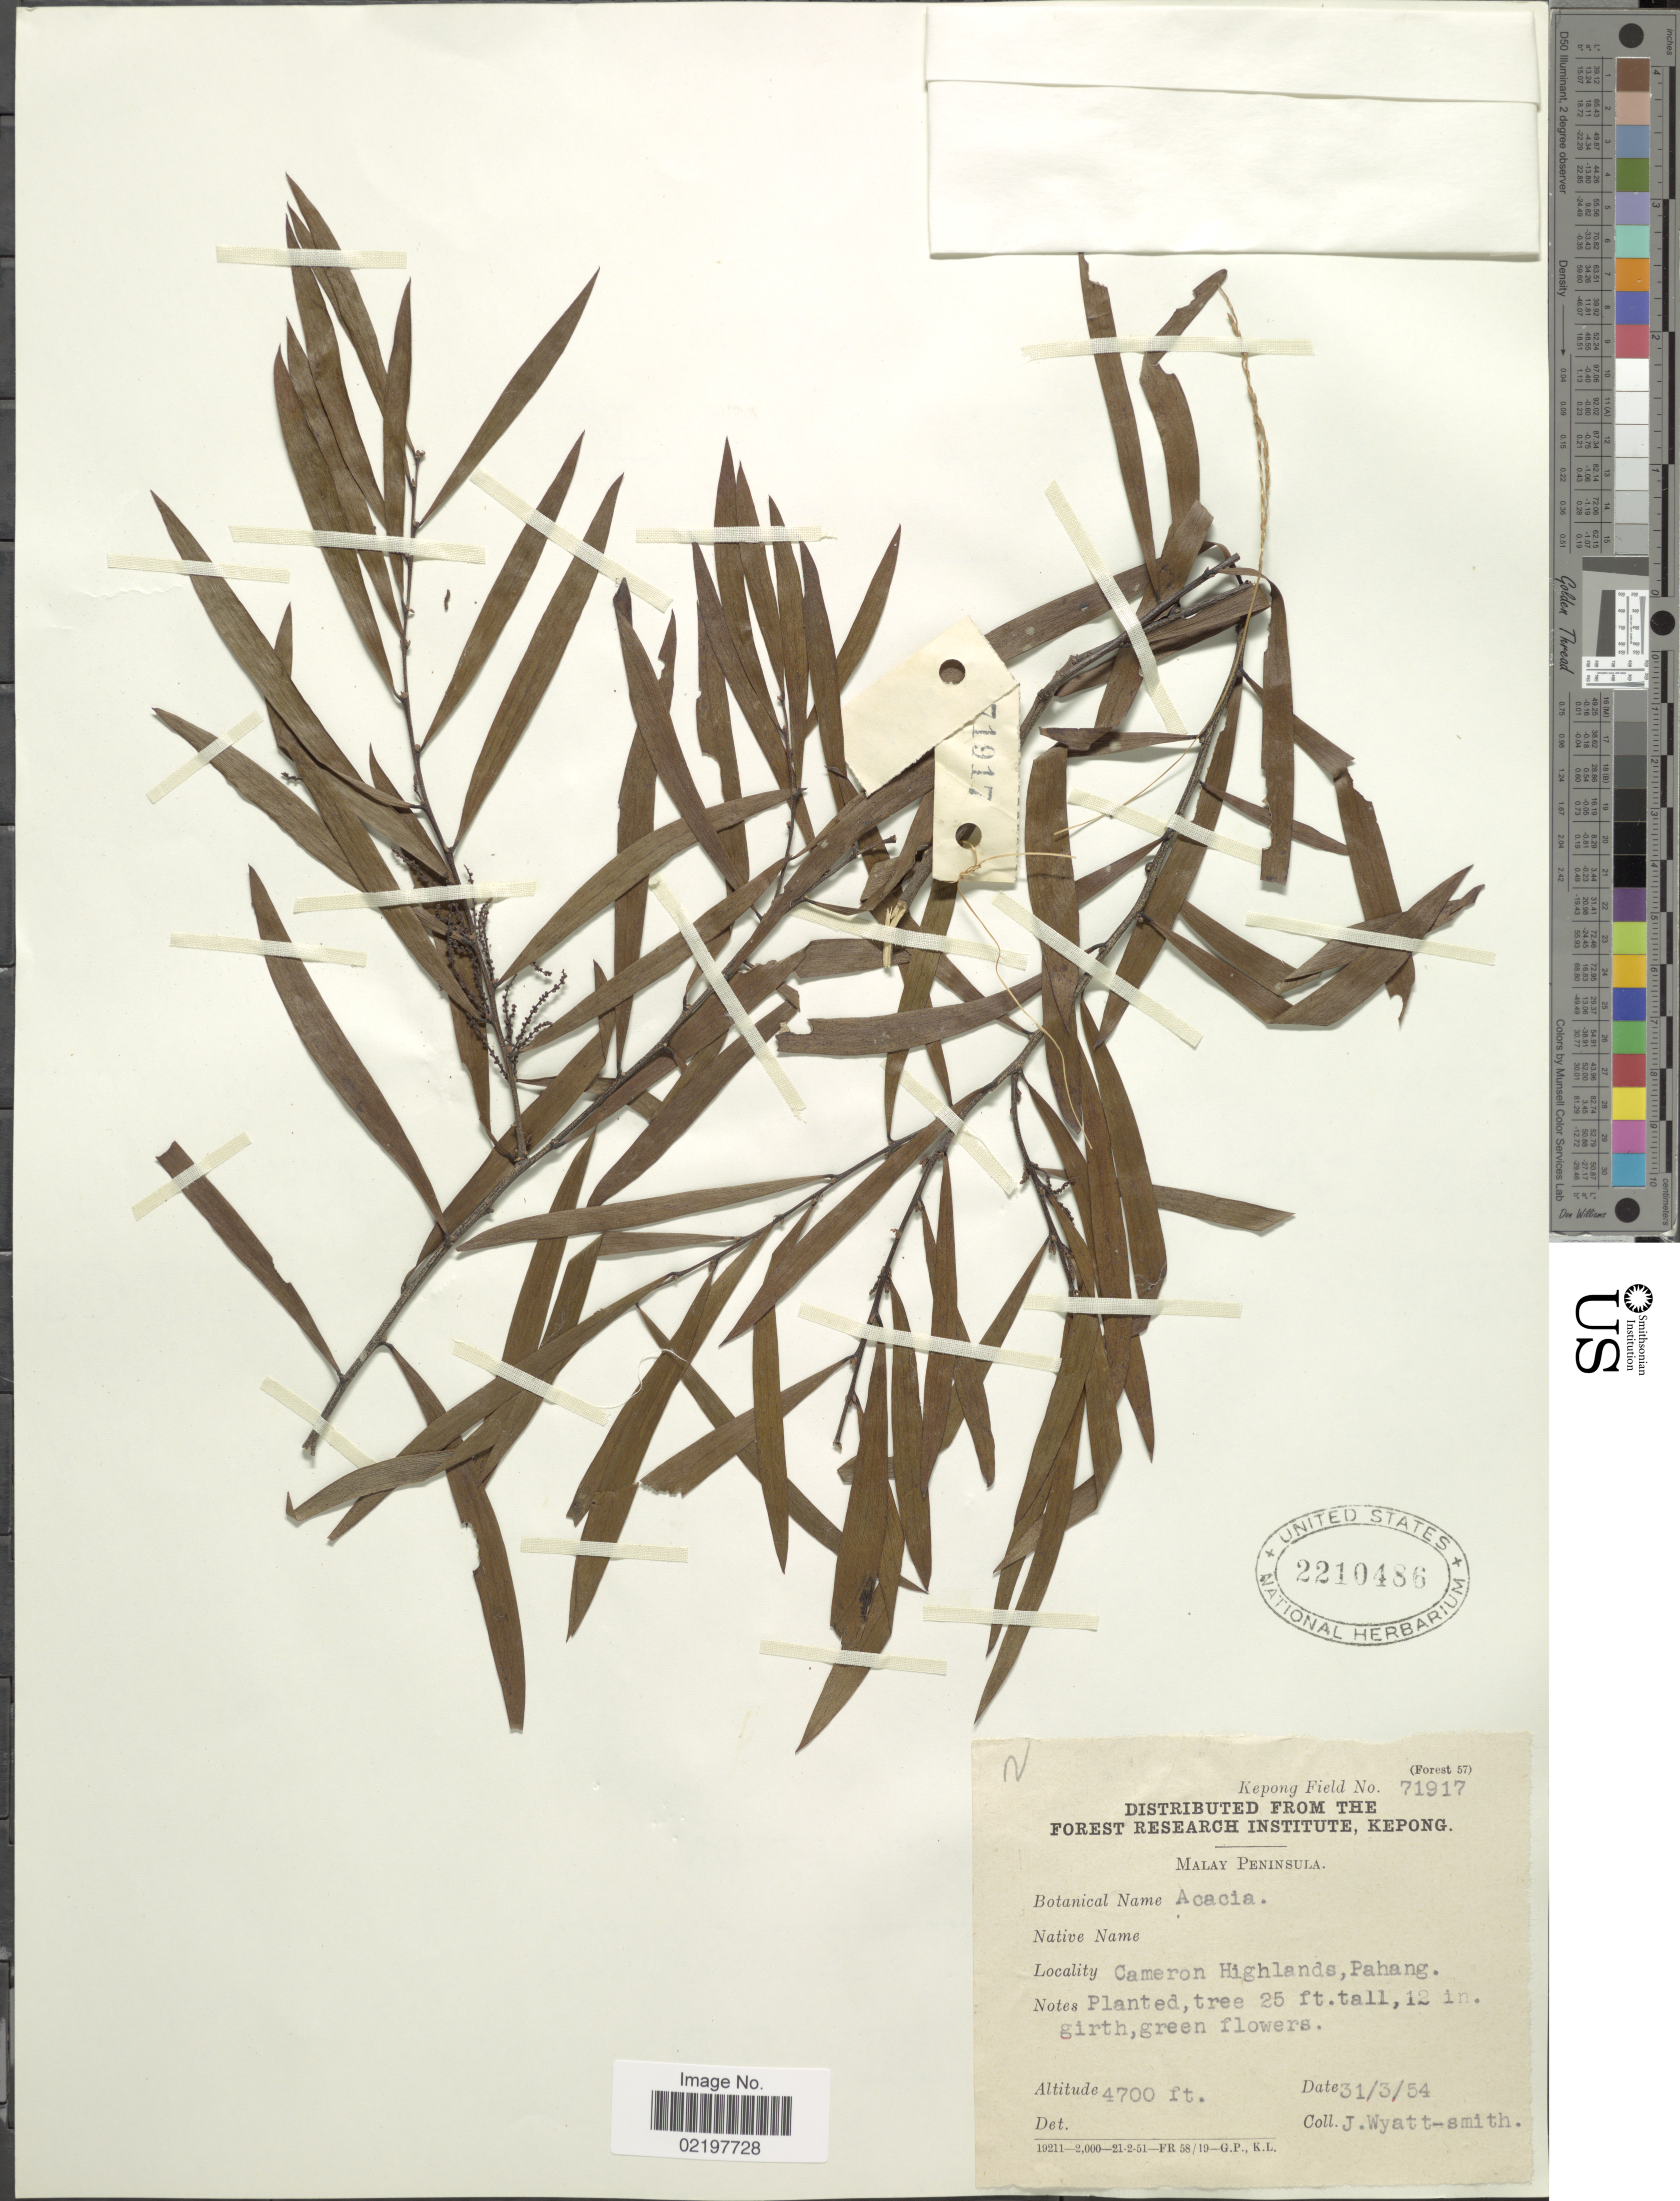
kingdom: Plantae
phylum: Tracheophyta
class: Magnoliopsida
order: Fabales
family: Fabaceae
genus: Acacia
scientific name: Acacia sp.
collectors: J. Wyatt-Smith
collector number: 71979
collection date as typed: Transcribed d/m/y: 31/3/54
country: Malaysia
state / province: Pahang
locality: Malay Peninsula, Cameron Highlands, Pahang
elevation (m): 1433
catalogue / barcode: US 2210486